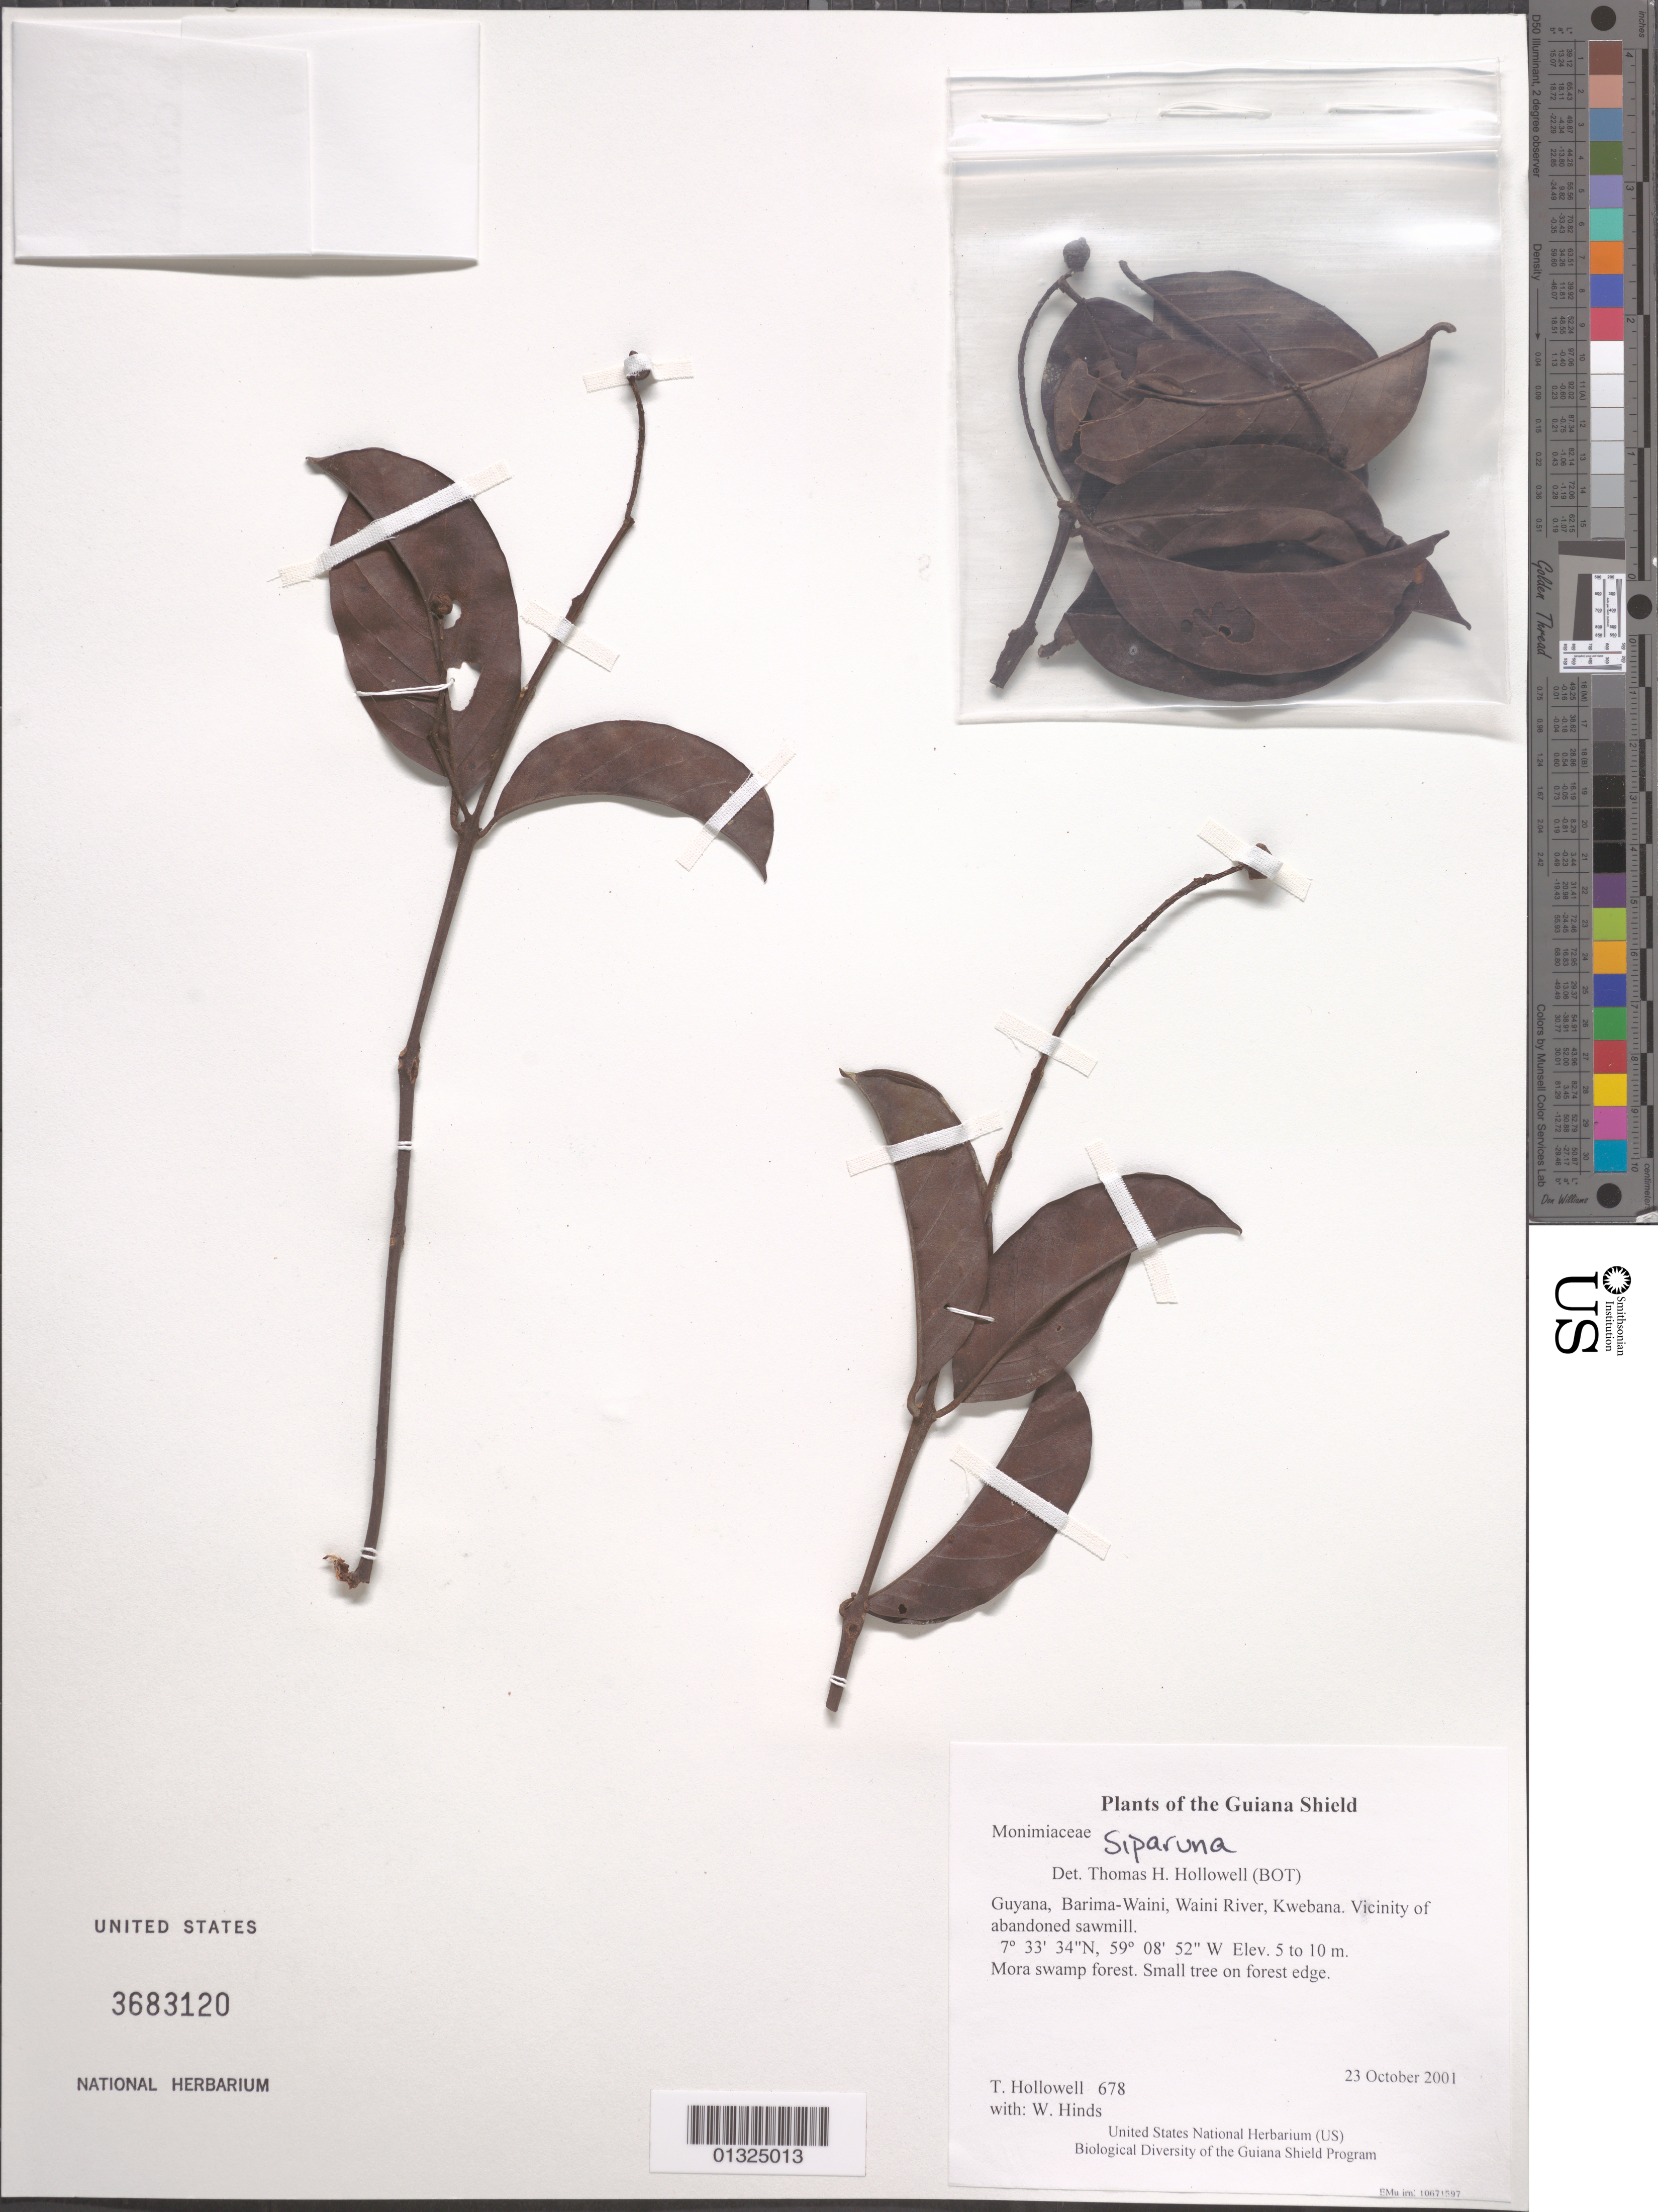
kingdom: Plantae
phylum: Tracheophyta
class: Magnoliopsida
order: Laurales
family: Siparunaceae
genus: Siparuna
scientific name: Siparuna sp.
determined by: Hollowell, T. H., (BOT), Smithsonian Institution - National Museum of Natural History (UNITED STATES)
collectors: T. Hollowell & W. Hinds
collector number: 678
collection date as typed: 23 October 2001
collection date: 2001-10-23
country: Guyana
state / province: Barima-Waini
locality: Waini River, Kwebana. Vicinity of abandoned sawmill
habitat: Mora swamp forest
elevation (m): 5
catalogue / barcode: US 3683120